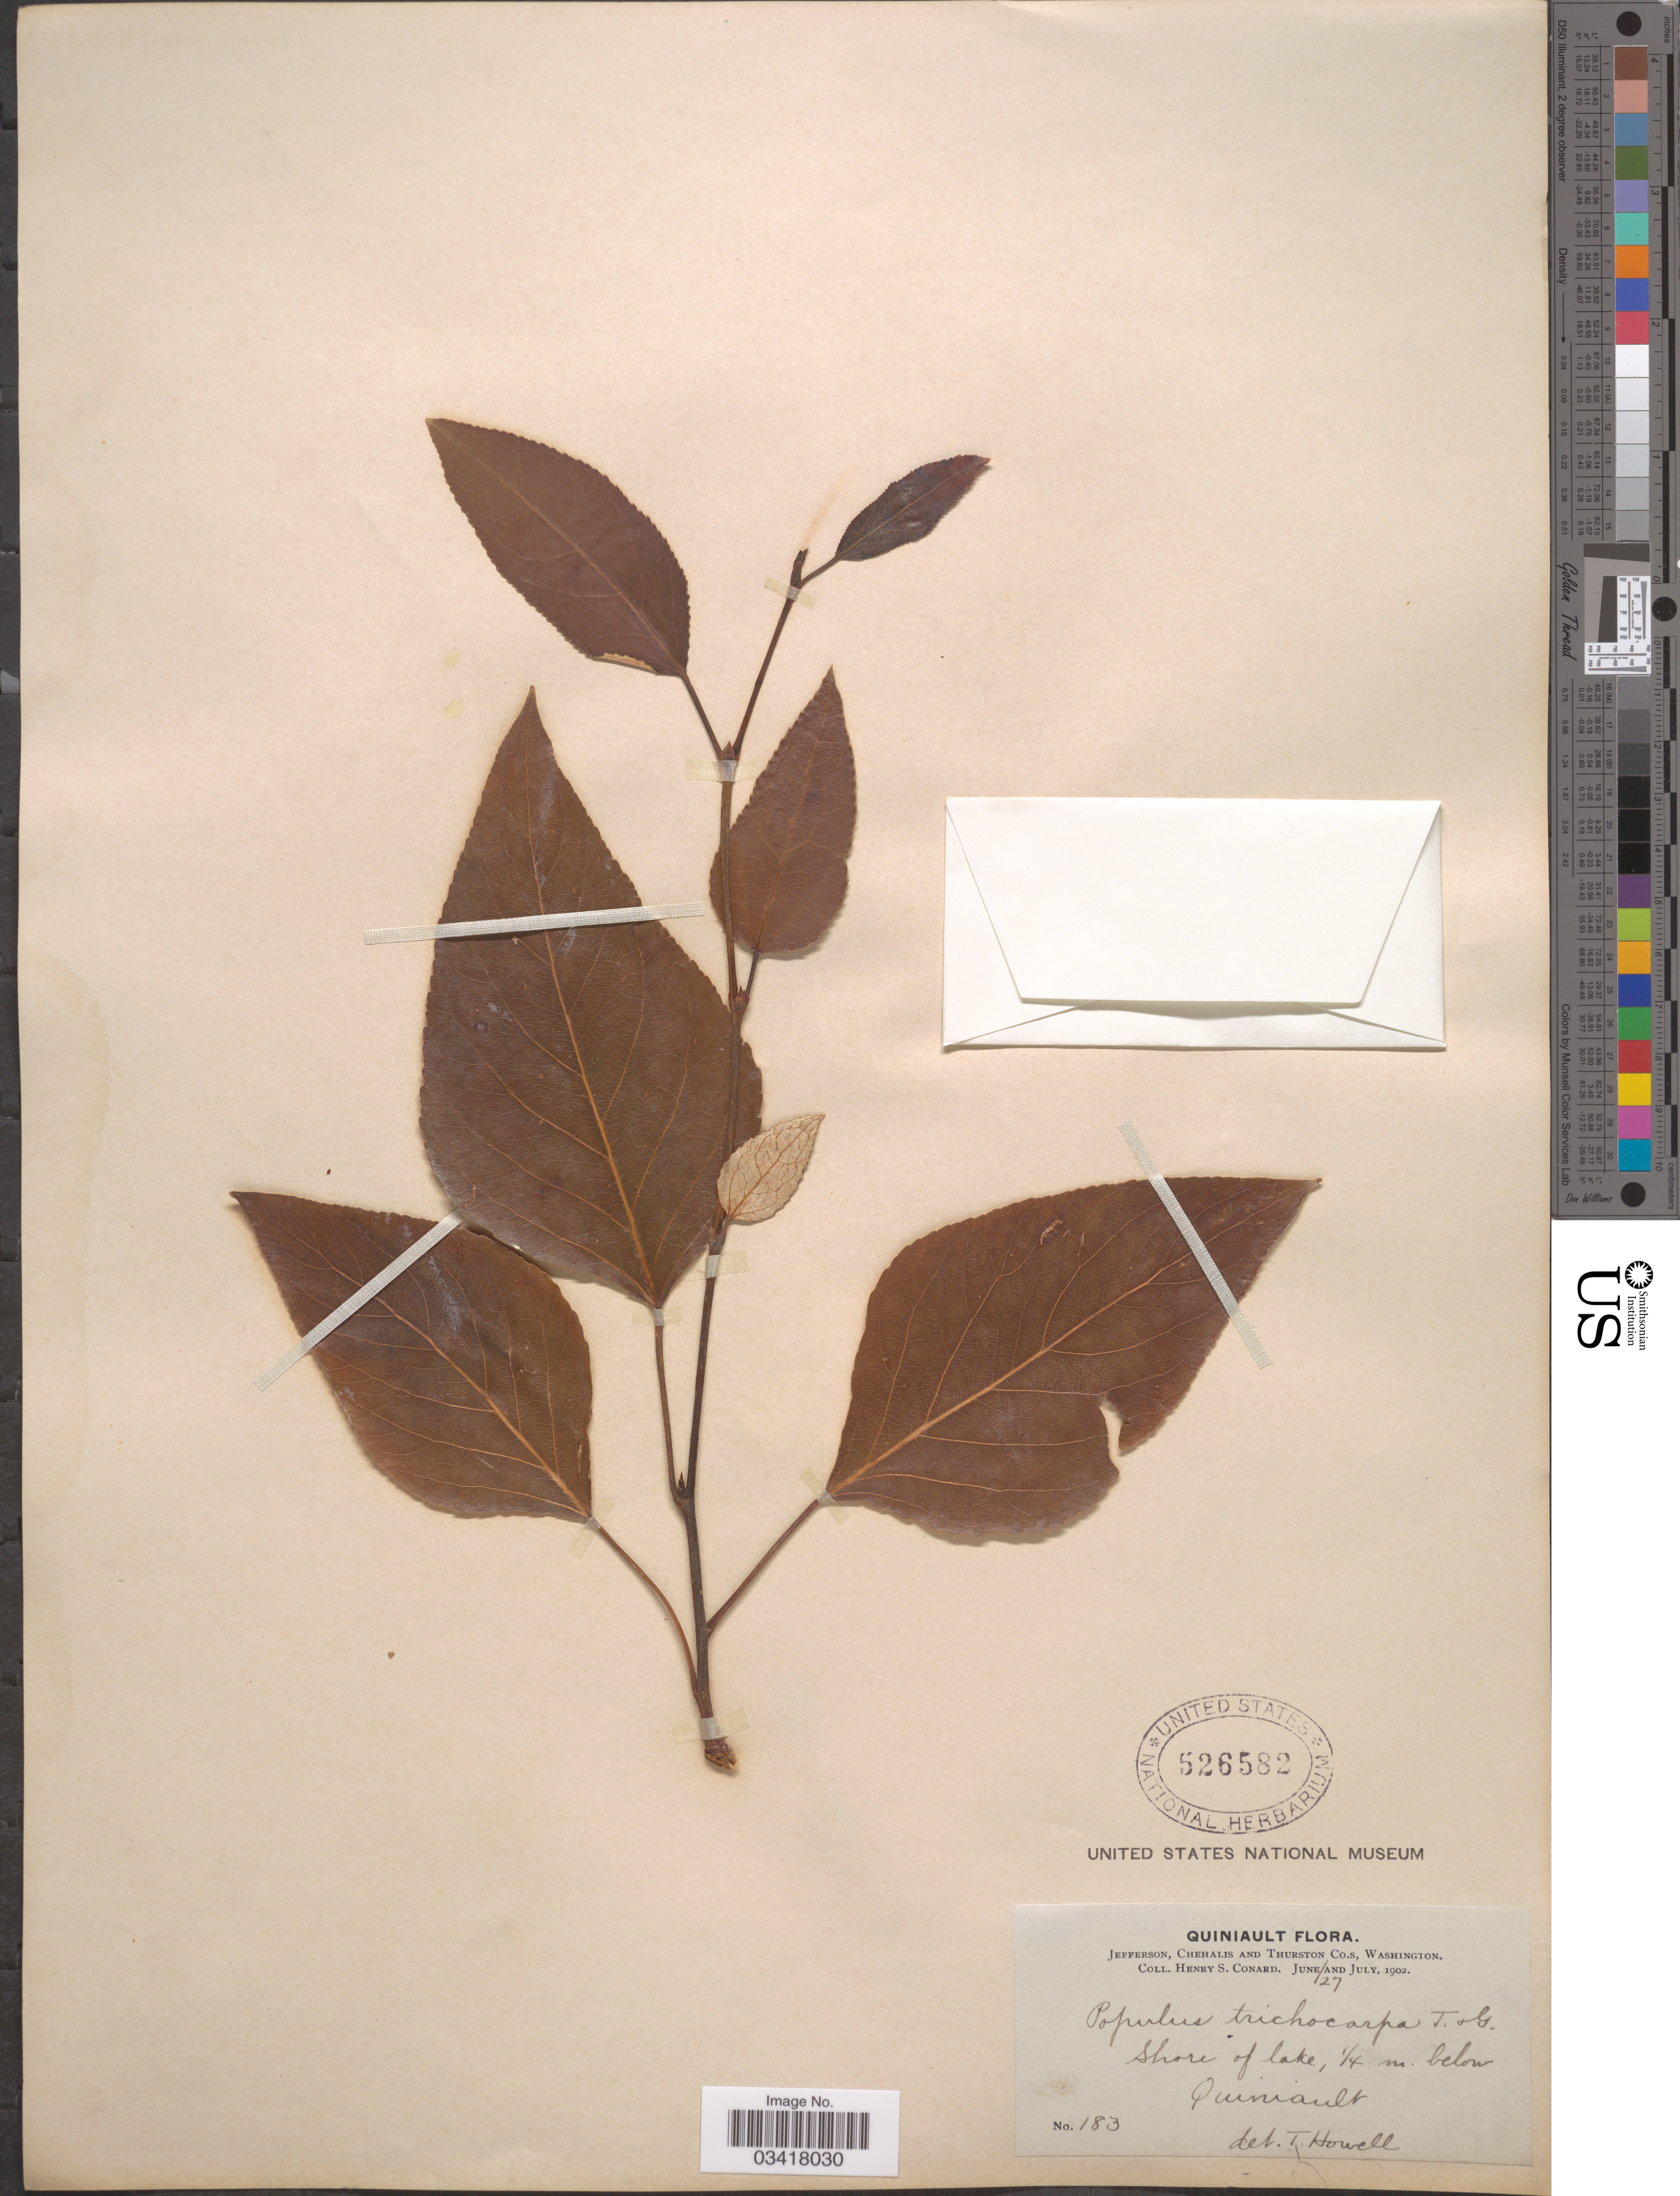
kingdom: Plantae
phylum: Tracheophyta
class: Magnoliopsida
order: Malpighiales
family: Salicaceae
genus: Populus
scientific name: Populus trichocarpa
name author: Torr. & A. Gray ex W. Hook.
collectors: H. S. Conard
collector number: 183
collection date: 1902-06-27/1902-07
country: United States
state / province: Washington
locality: Shore of lake, ¼ m. below Quiniault.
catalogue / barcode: US 526582